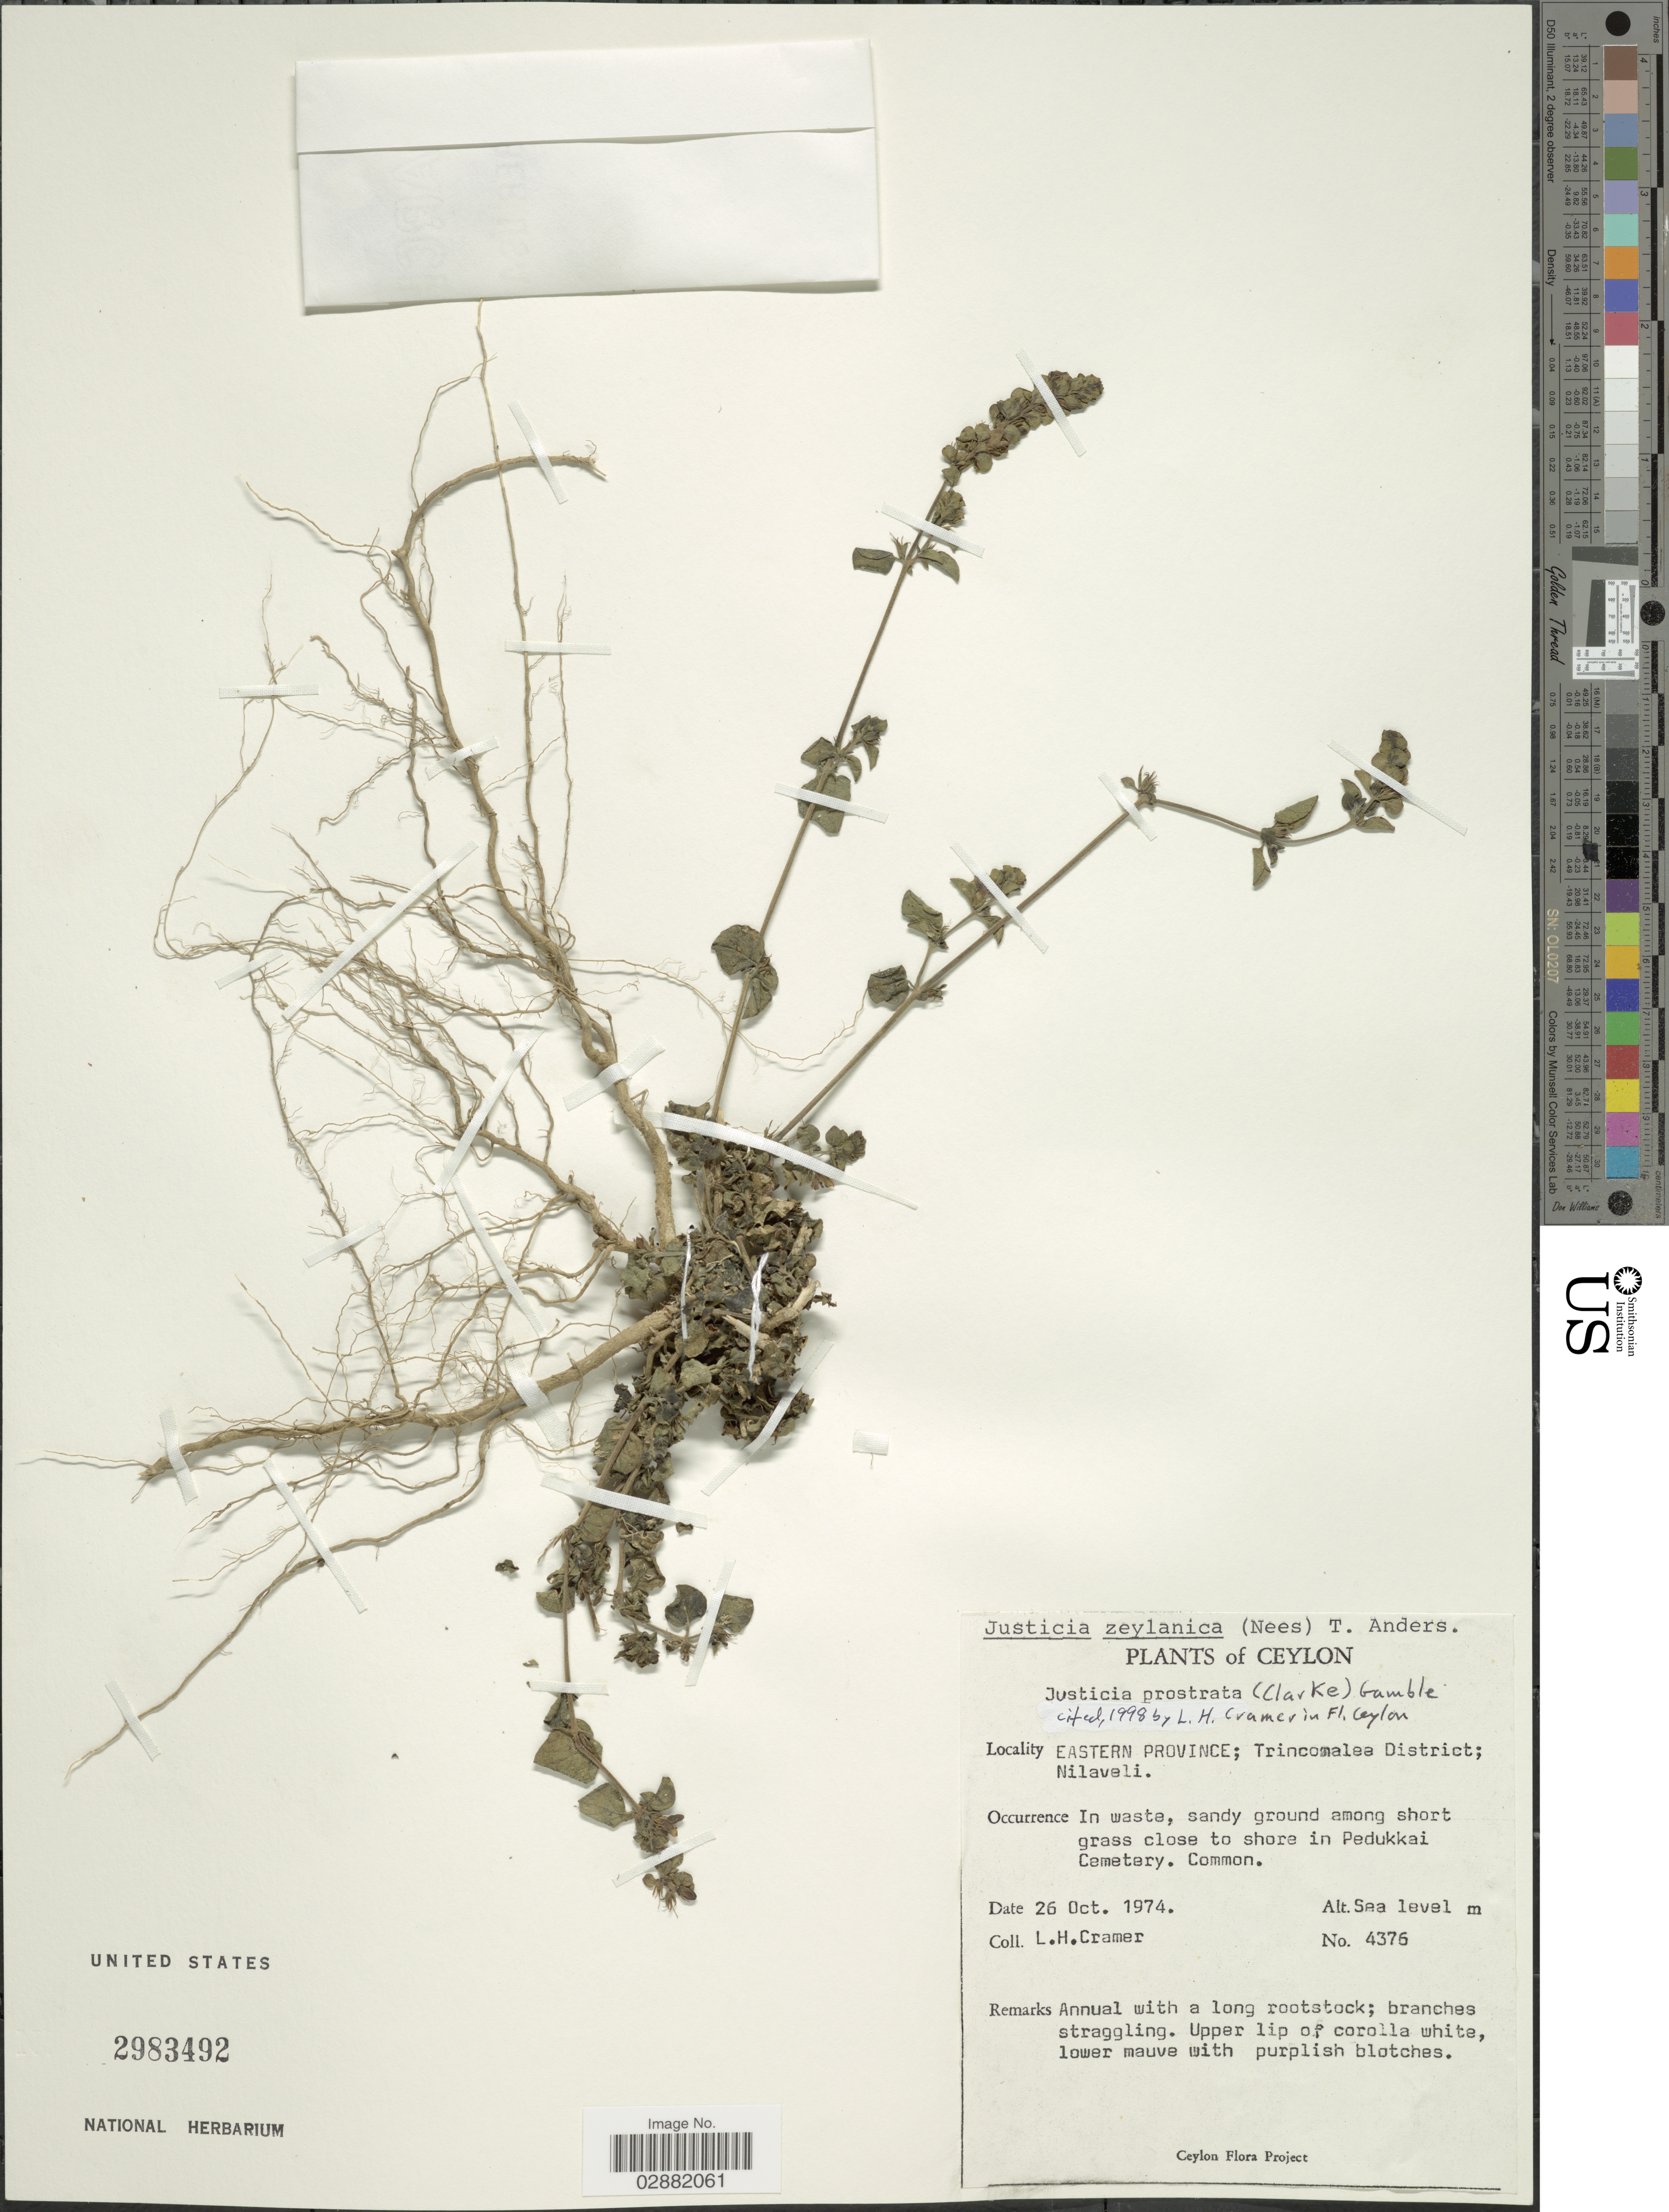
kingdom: Plantae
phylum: Tracheophyta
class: Magnoliopsida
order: Lamiales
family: Acanthaceae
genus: Justicia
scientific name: Justicia prostrata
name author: Gamble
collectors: L. H. Cramer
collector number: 4376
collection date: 1974-10-26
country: Sri Lanka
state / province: Eastern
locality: Ceylon, Trincomalee District, Nilaveli, In waste, sandy ground among short grass close to shore in Pedukkai Cemetery.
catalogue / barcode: US 2983492